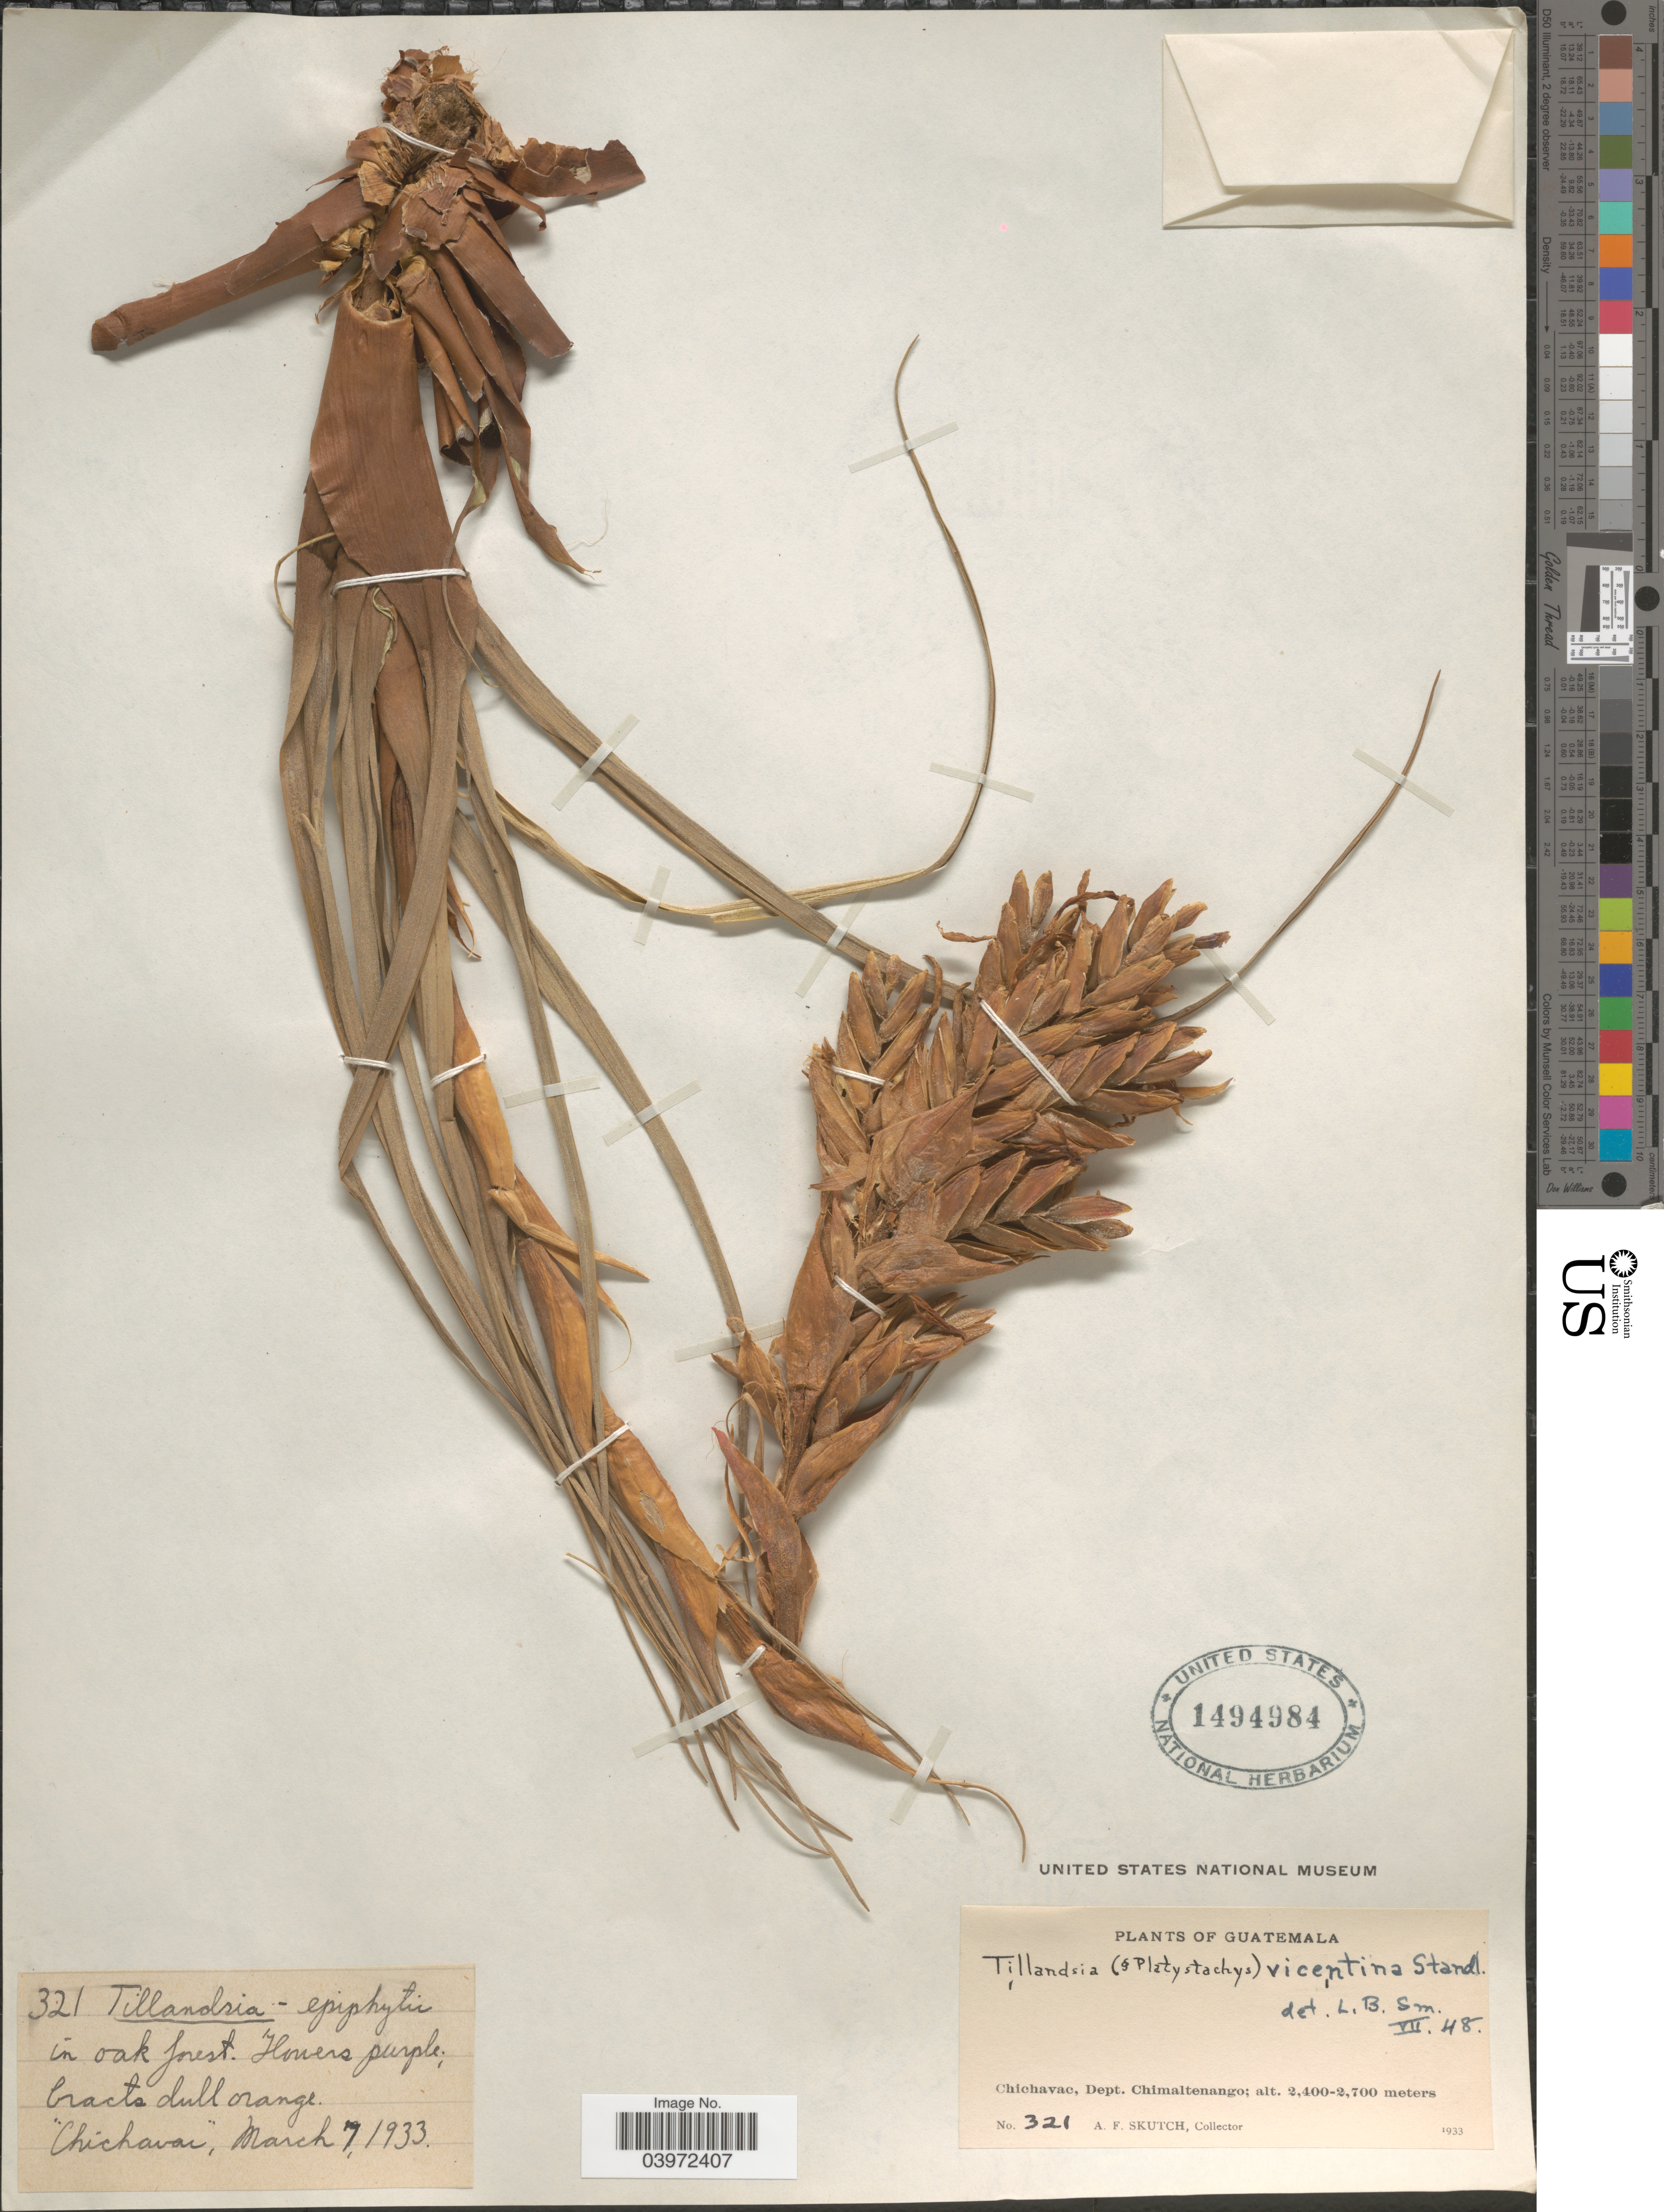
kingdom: Plantae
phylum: Tracheophyta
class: Liliopsida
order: Poales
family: Bromeliaceae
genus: Tillandsia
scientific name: Tillandsia vicentina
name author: Standl.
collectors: A. F. Skutch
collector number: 321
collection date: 1933-03-07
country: Guatemala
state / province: Chimaltenango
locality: In oak forest. Chichavac. Chichavac, Dept. Chimaltenango.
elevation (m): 2400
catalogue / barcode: US 1494984